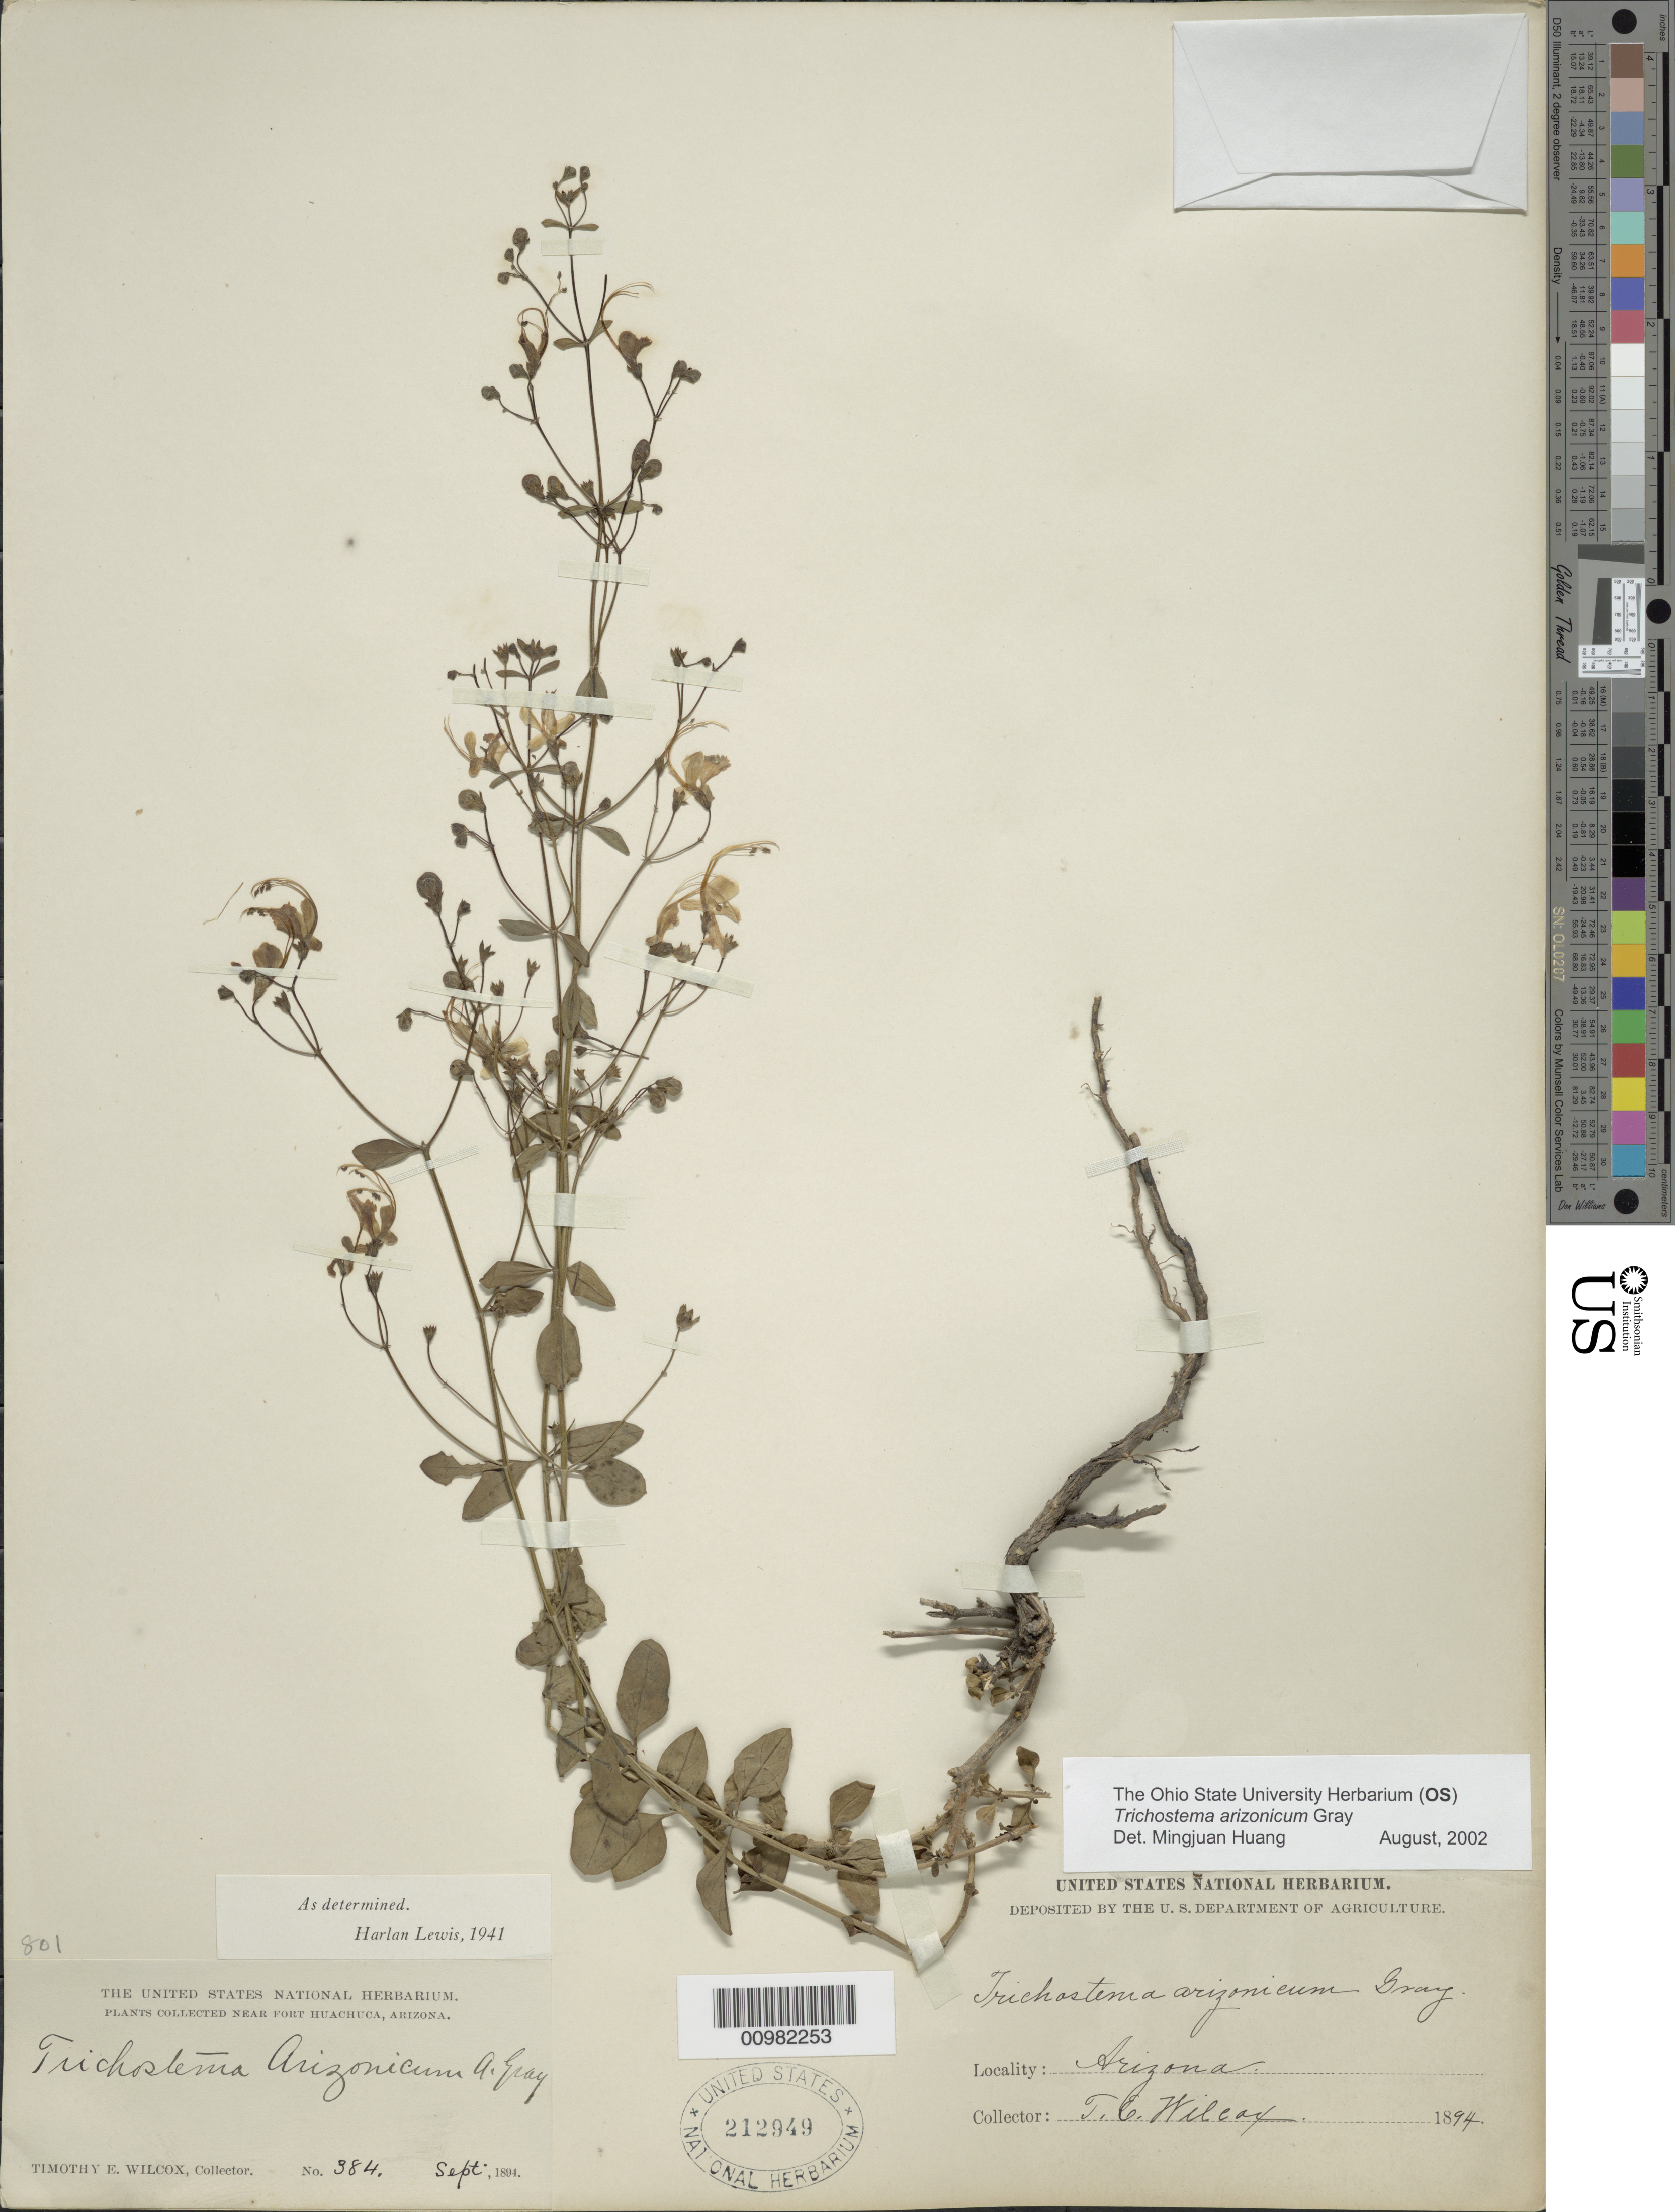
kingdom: Plantae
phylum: Tracheophyta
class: Magnoliopsida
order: Lamiales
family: Lamiaceae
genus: Trichostema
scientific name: Trichostema arizonicum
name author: A. Gray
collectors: T. E. Wilcox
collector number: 384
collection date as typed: Sep 1891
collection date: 1891-09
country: United States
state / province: Arizona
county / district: Cochise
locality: near Fort Huachuca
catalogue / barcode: US 212949